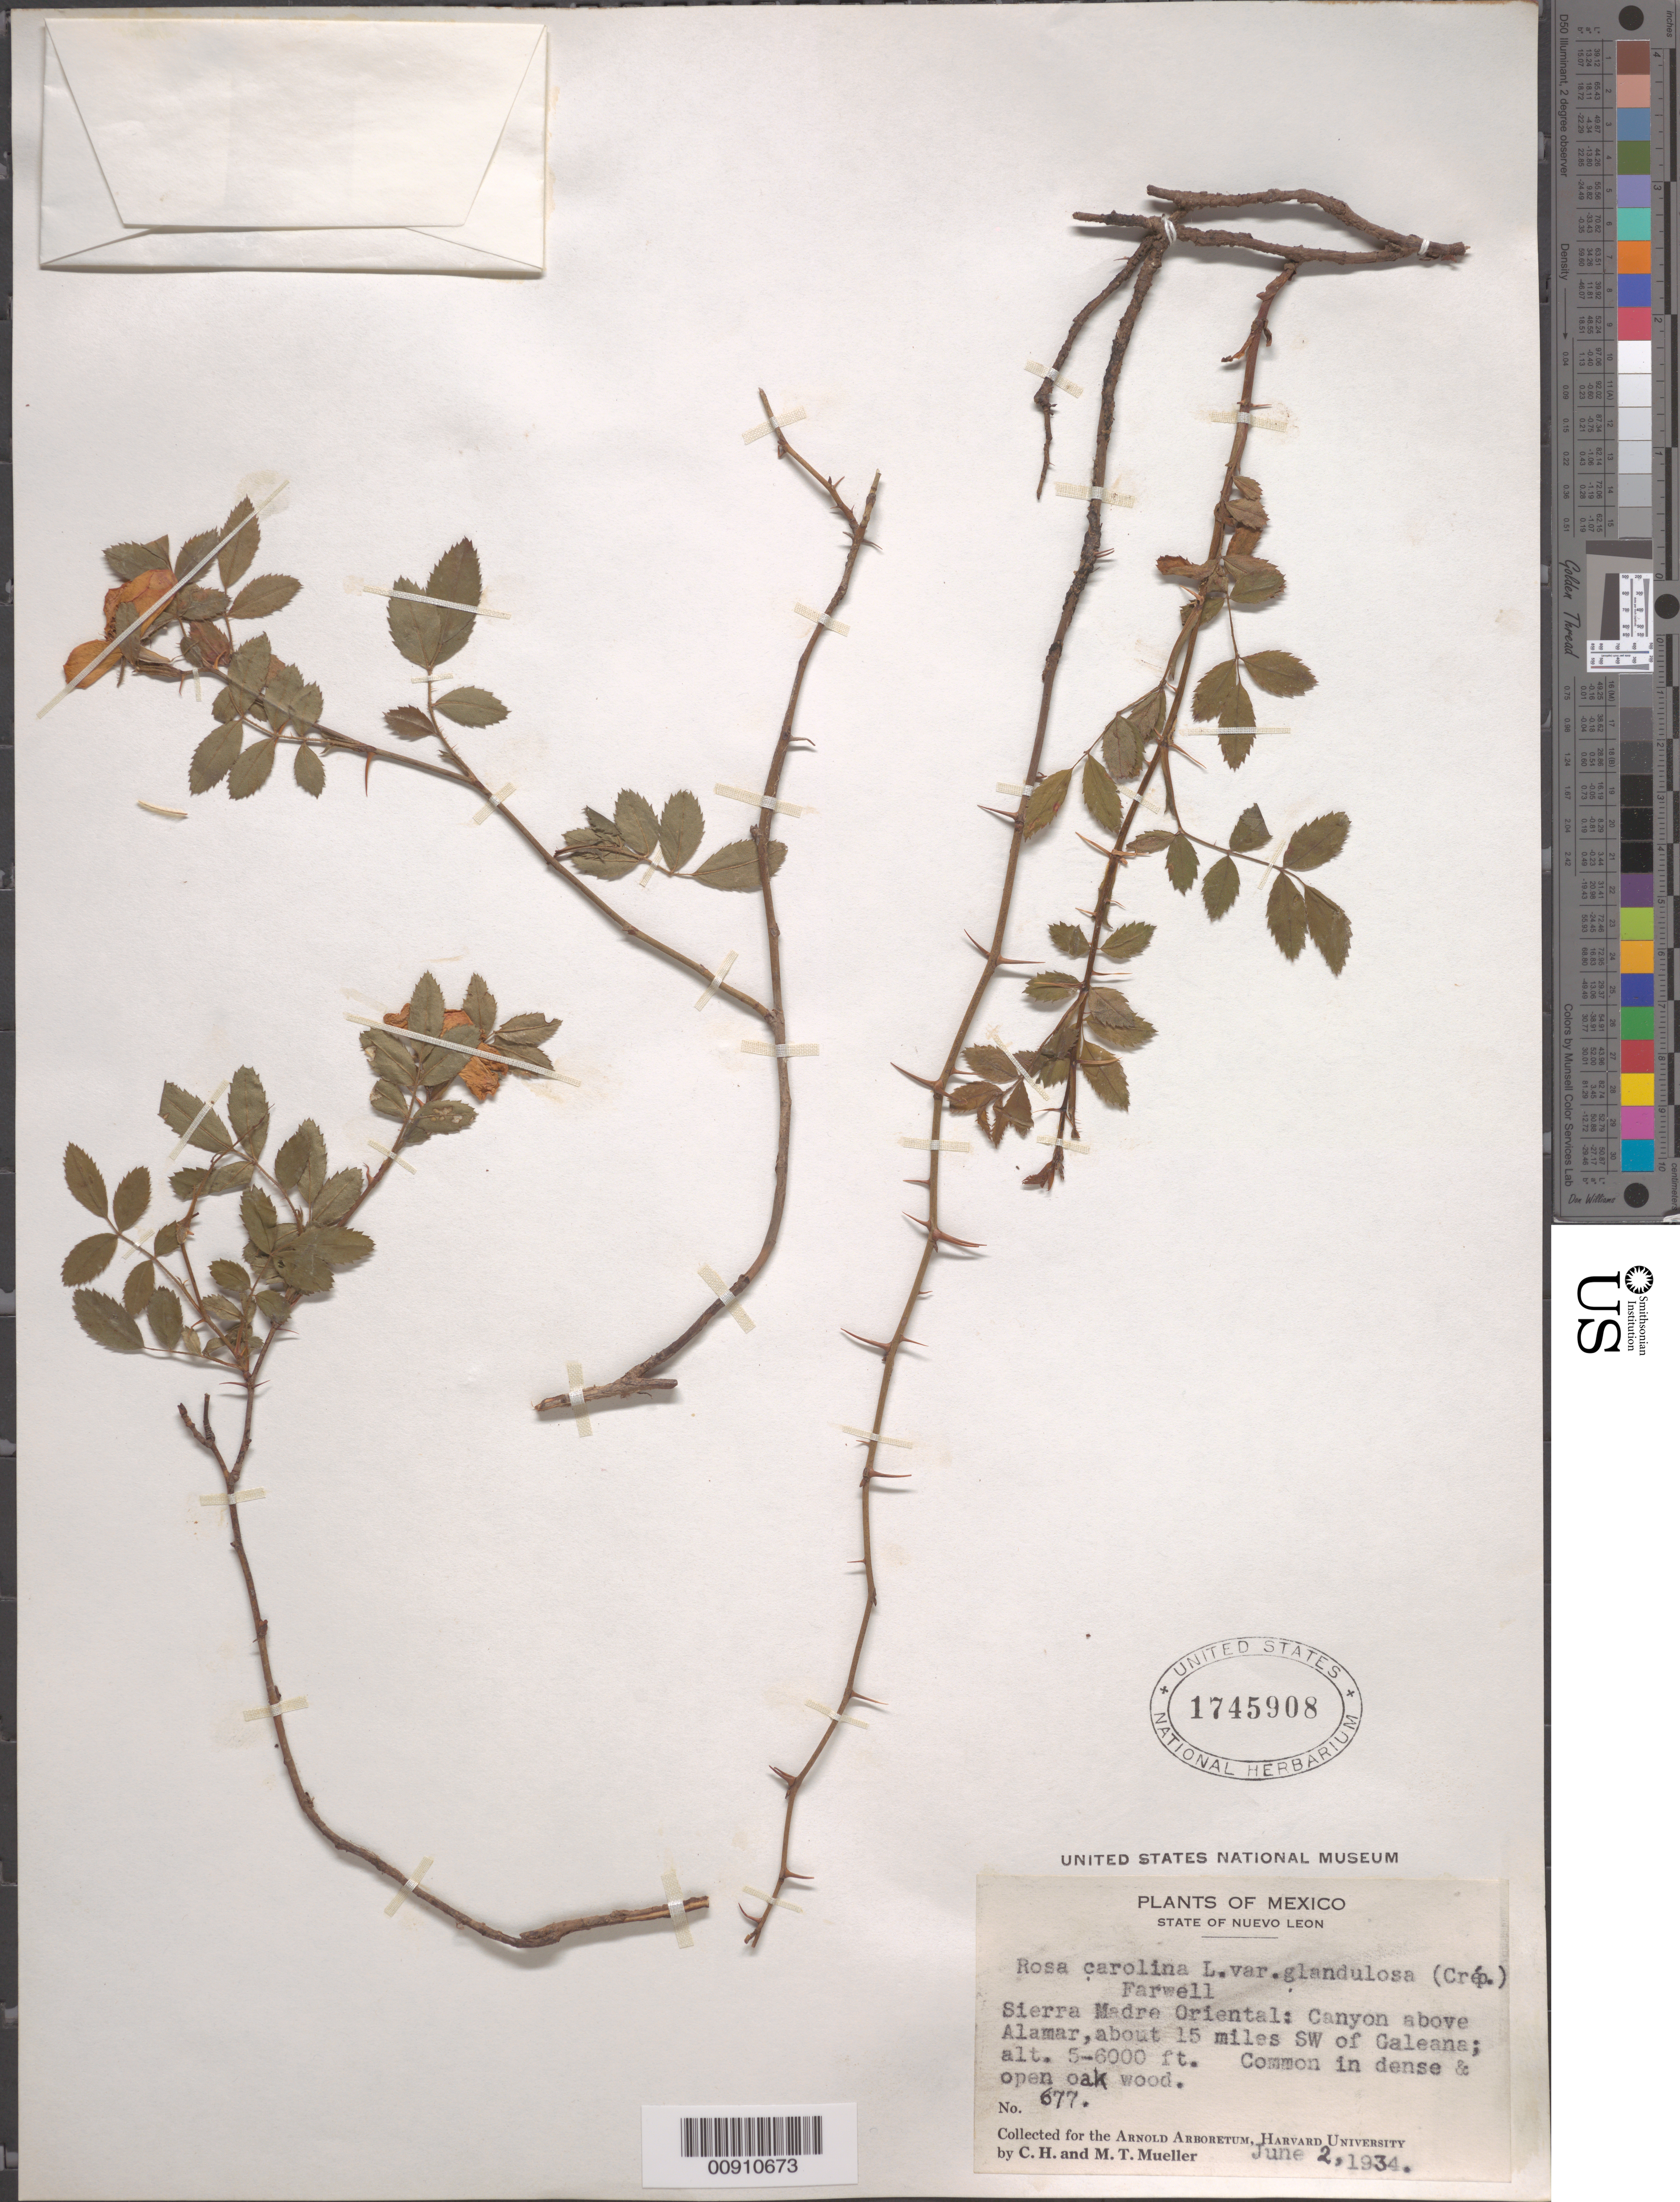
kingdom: Plantae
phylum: Tracheophyta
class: Magnoliopsida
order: Rosales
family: Rosaceae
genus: Rosa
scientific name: Rosa carolina var. glandulosa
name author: L.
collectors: C. H. Mueller & M. Mueller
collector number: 677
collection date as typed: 02 Jun 1934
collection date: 1934-06-02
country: Mexico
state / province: Nuevo León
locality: Sierra Madre Oriental: Canyon above Alamar, about 15 miles SW of Galeana.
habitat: Common in dense & open oak wood.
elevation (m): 1524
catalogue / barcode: US 1745908